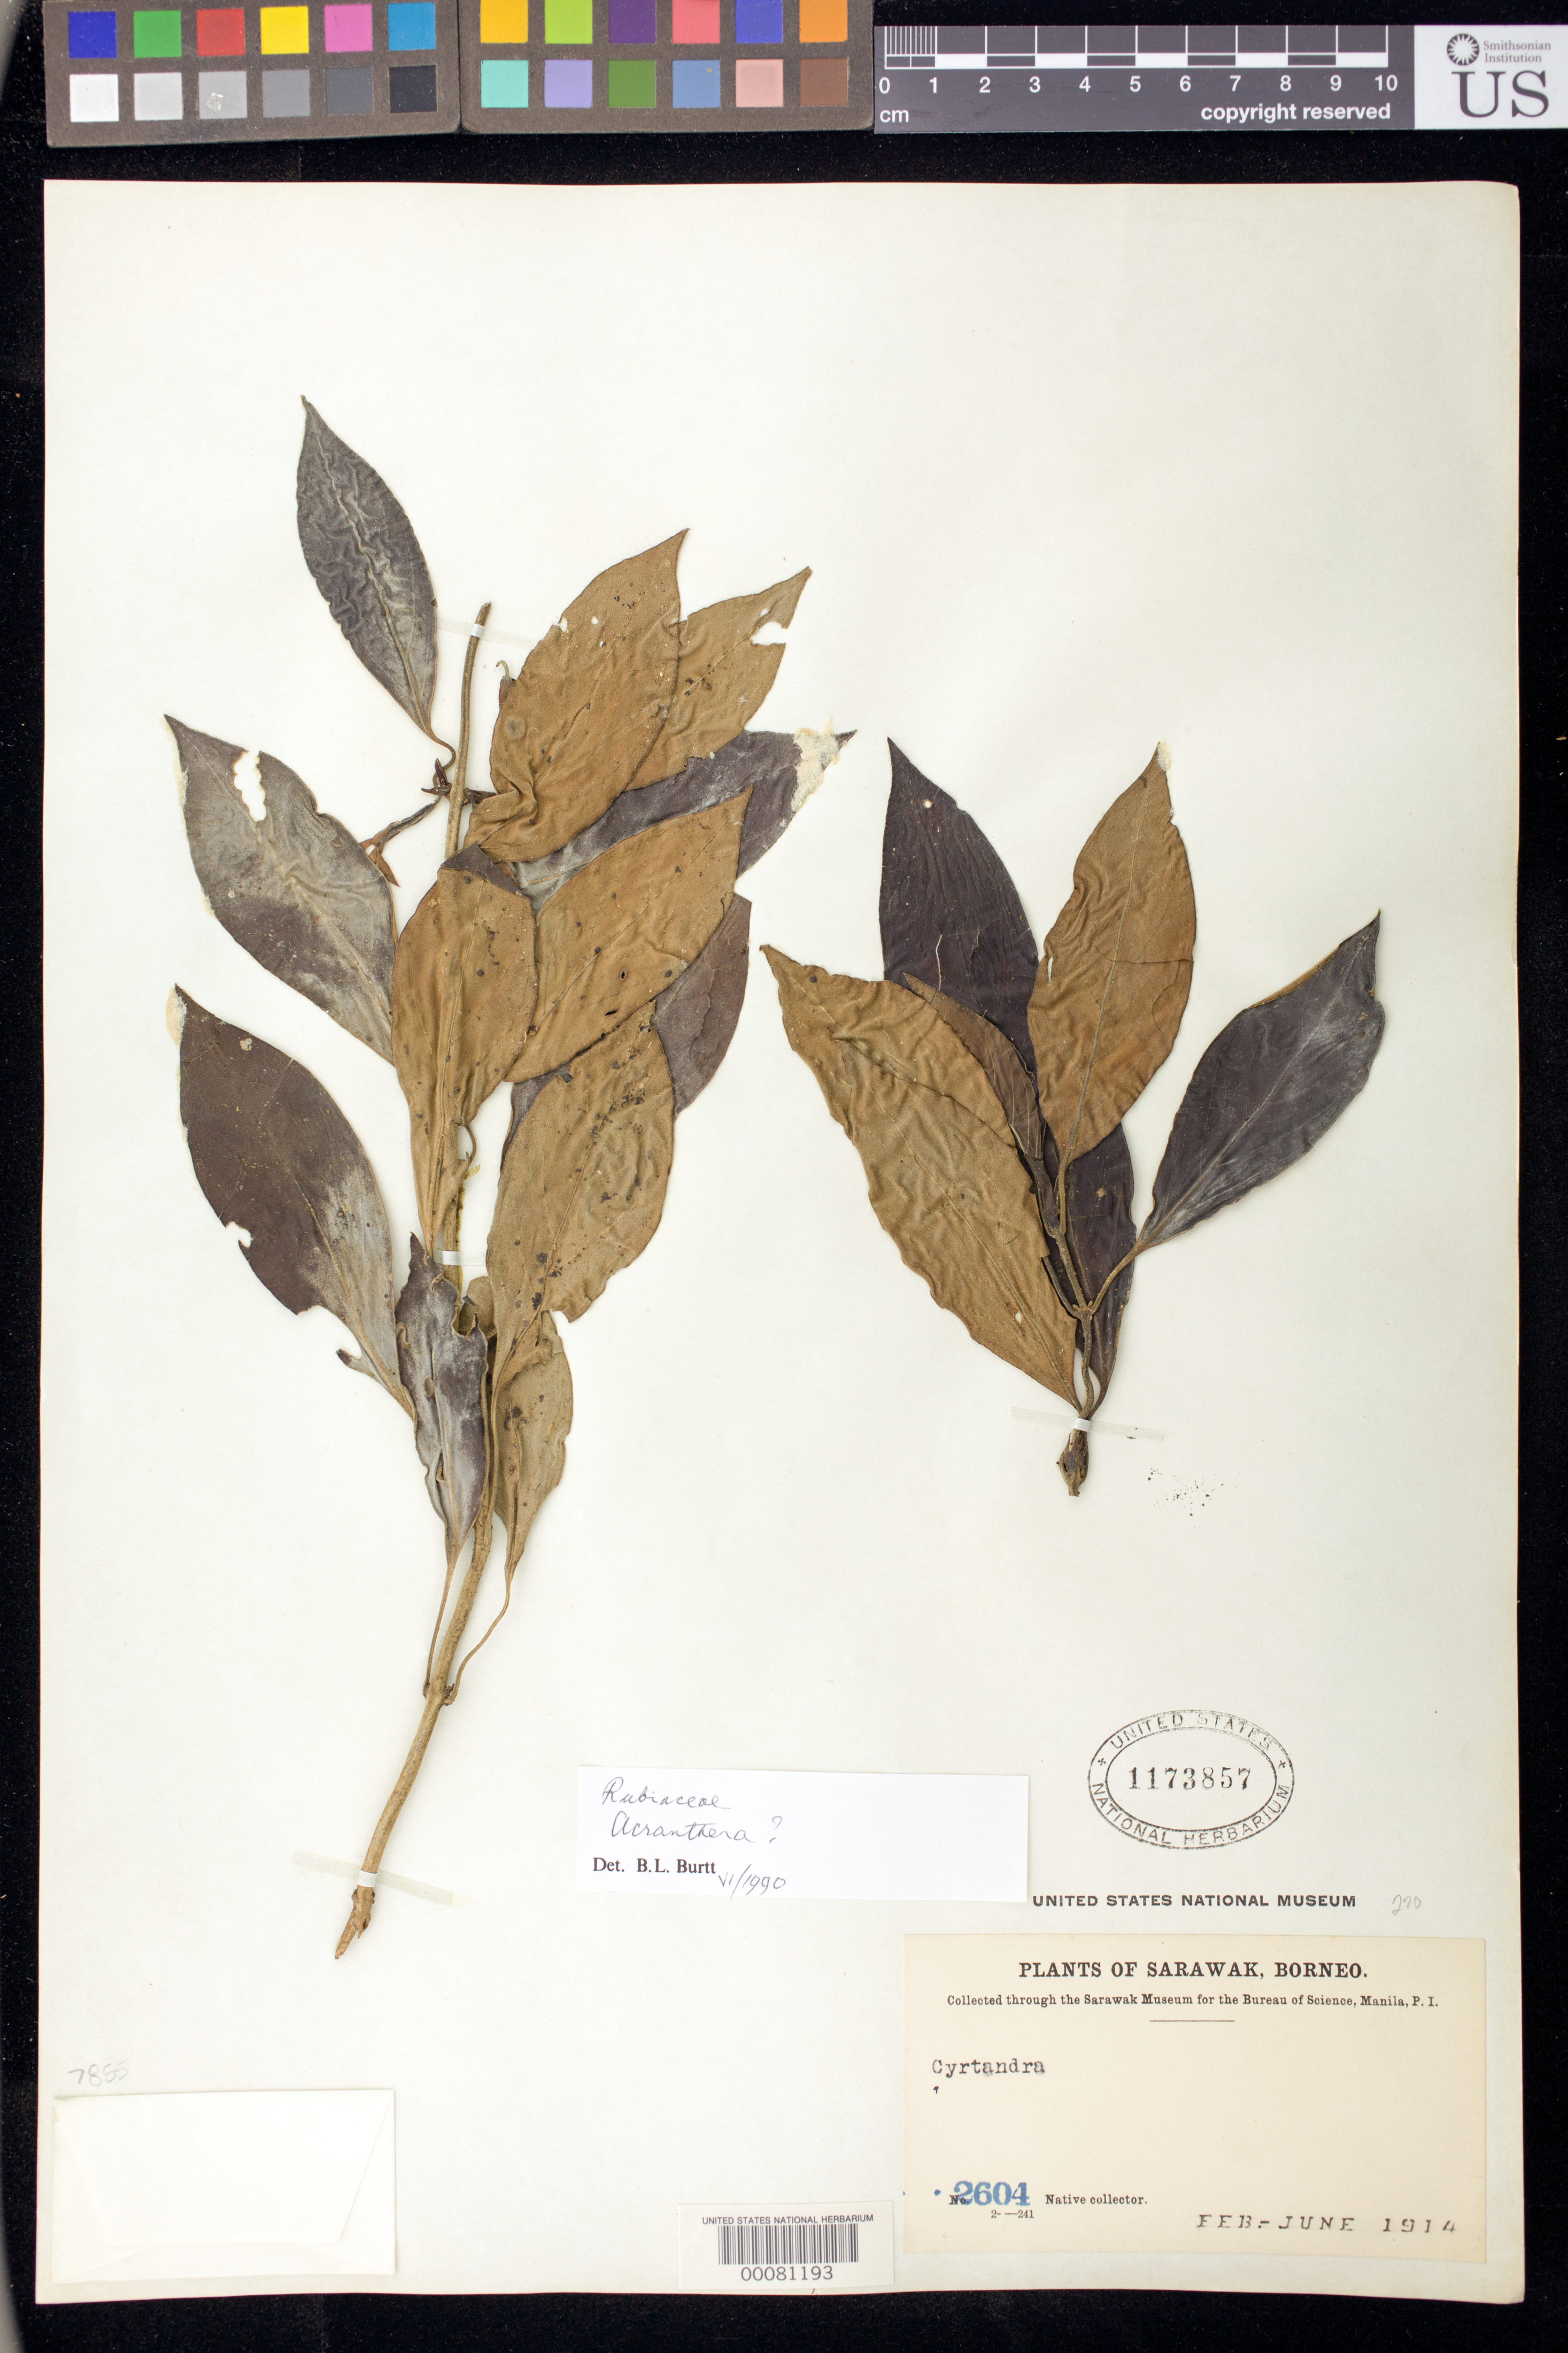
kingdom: Plantae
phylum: Tracheophyta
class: Magnoliopsida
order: Gentianales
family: Rubiaceae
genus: Acranthera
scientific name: Acranthera sp.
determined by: Burtt, B. L.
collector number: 2604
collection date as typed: Feb 1914 to -- Jun 1914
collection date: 1914-02/1914-06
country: Malaysia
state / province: Sarawak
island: Borneo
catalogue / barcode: US 1173857